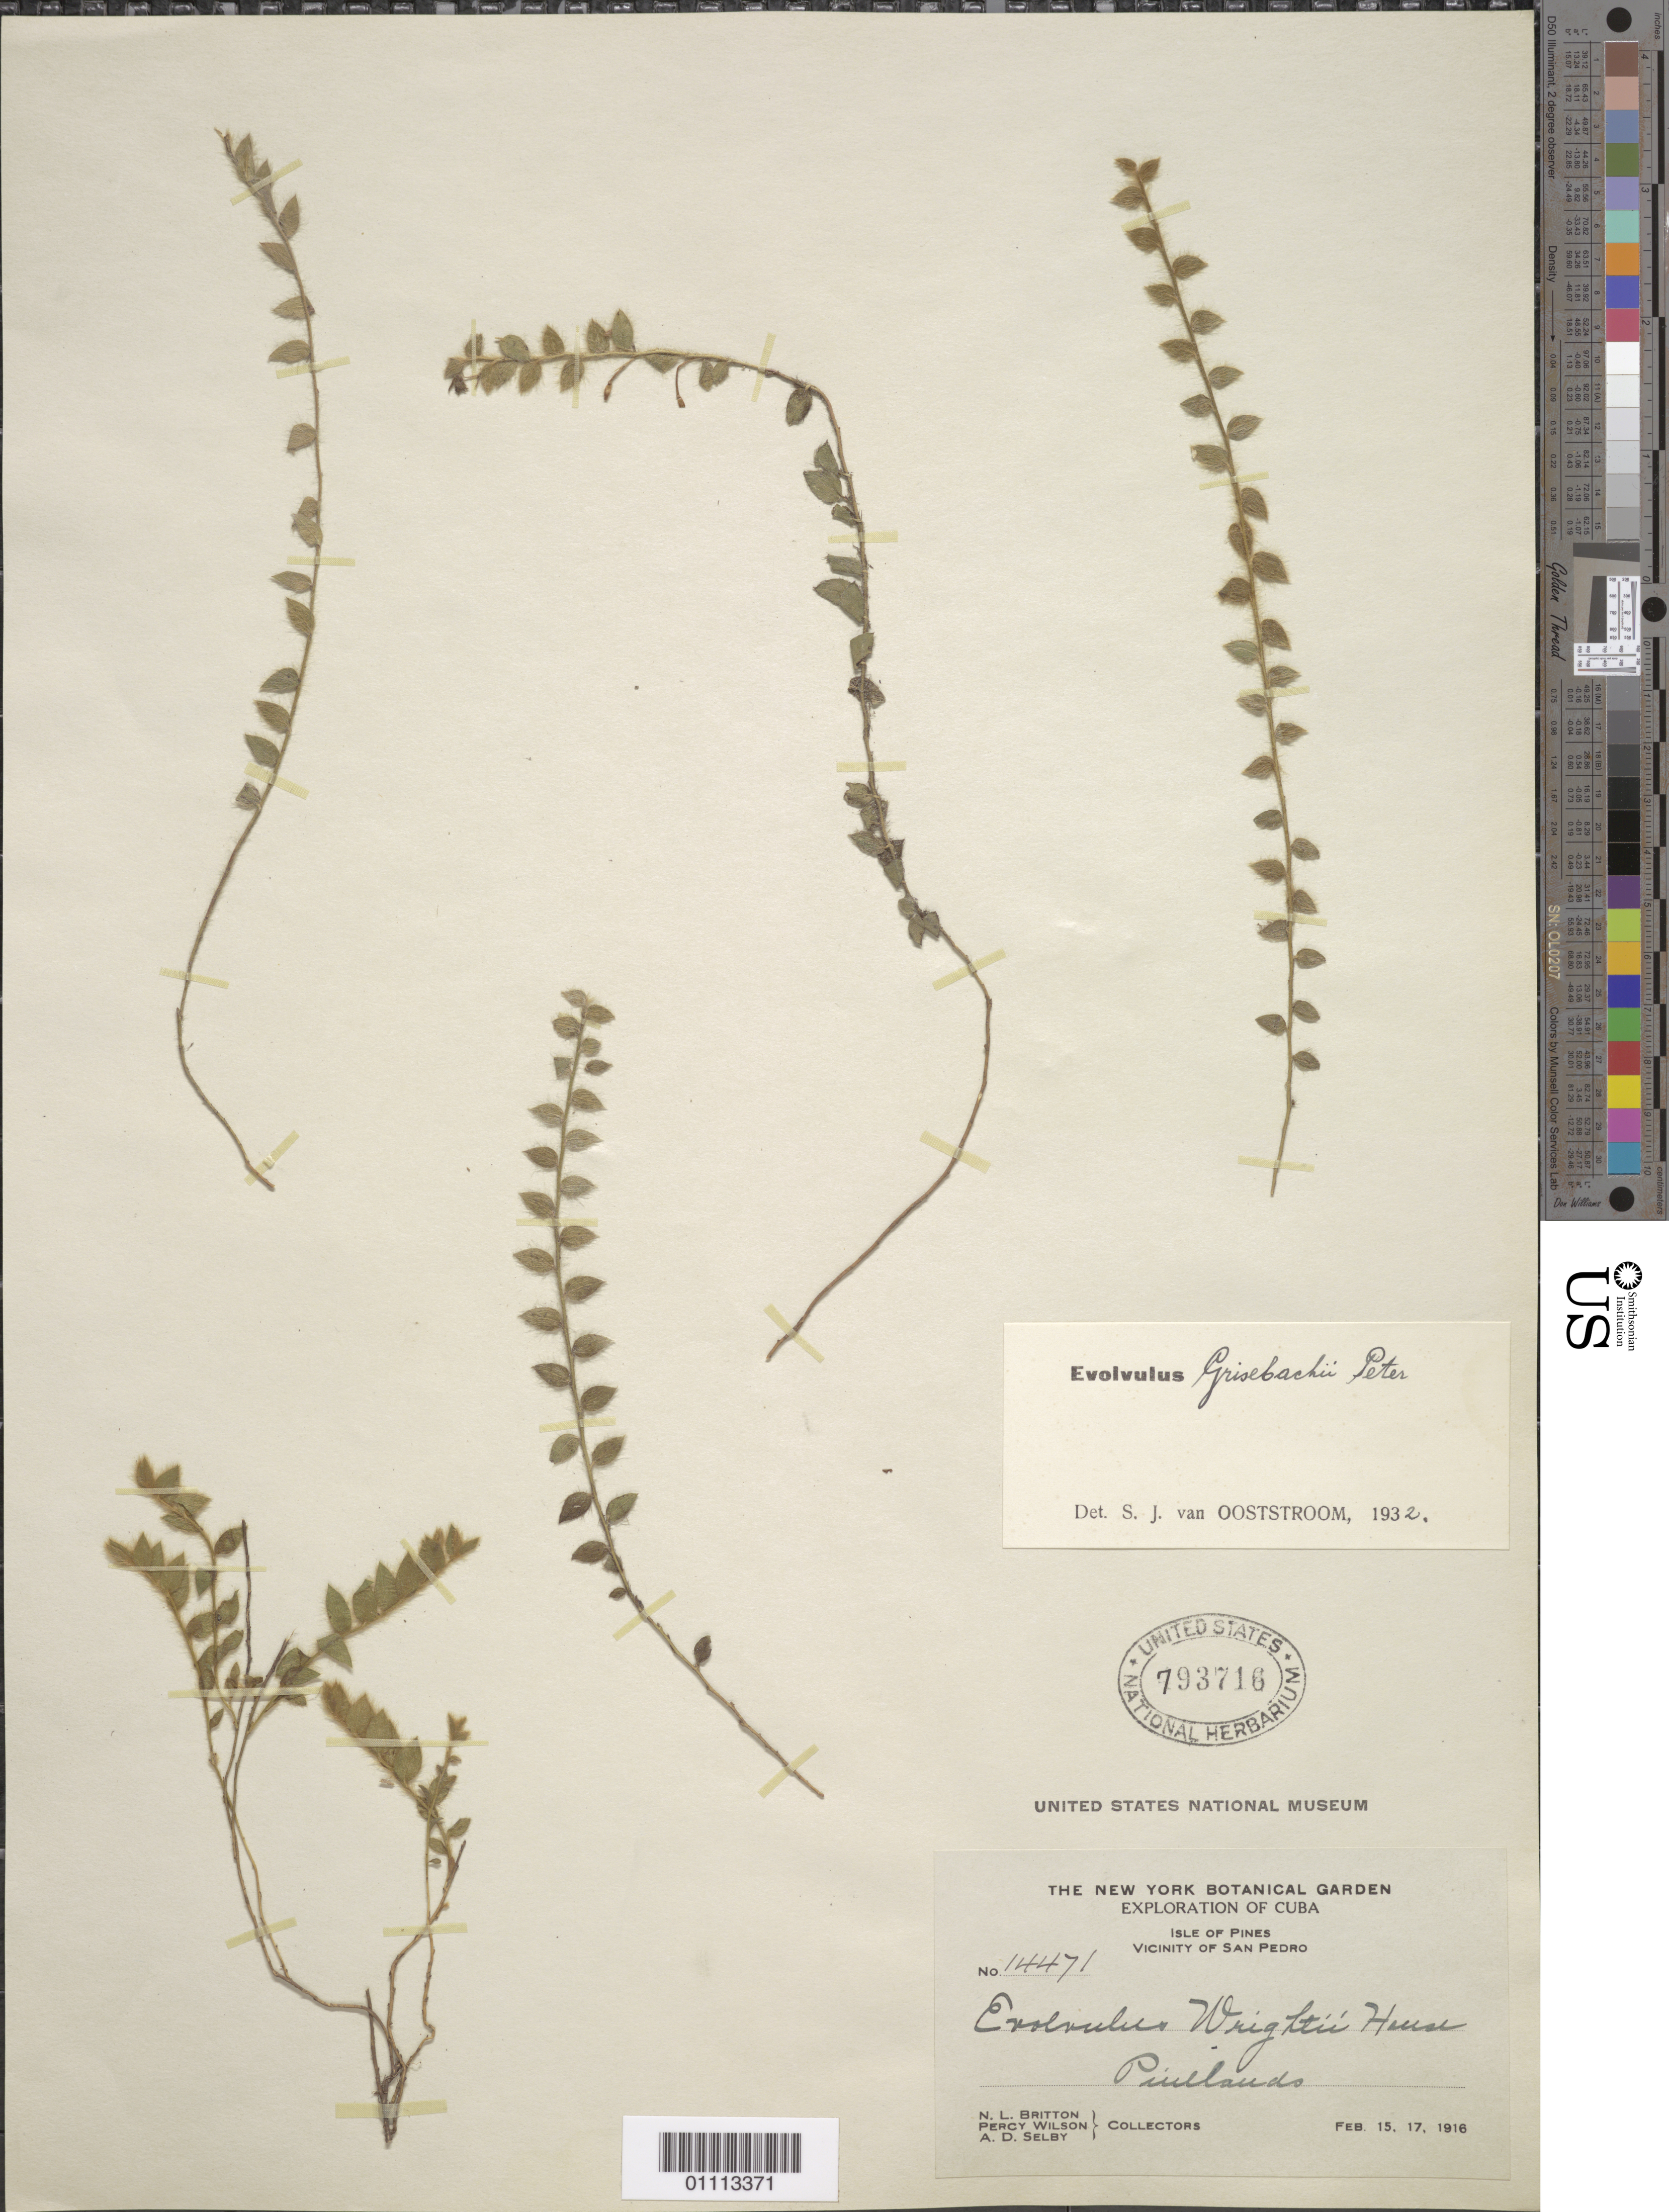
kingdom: Plantae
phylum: Tracheophyta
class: Magnoliopsida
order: Solanales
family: Convolvulaceae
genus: Evolvulus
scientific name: Evolvulus wrightii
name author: House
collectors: N. Britton, P. Wilson & A. Selby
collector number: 14471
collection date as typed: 15 Feb 1916 and 17 Feb 1916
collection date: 1916-02-15,1916-02-17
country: Cuba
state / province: Isla de La Juventud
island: Isla de la Juventud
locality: Vicinity of San Pedro Pinelands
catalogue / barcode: US 793716